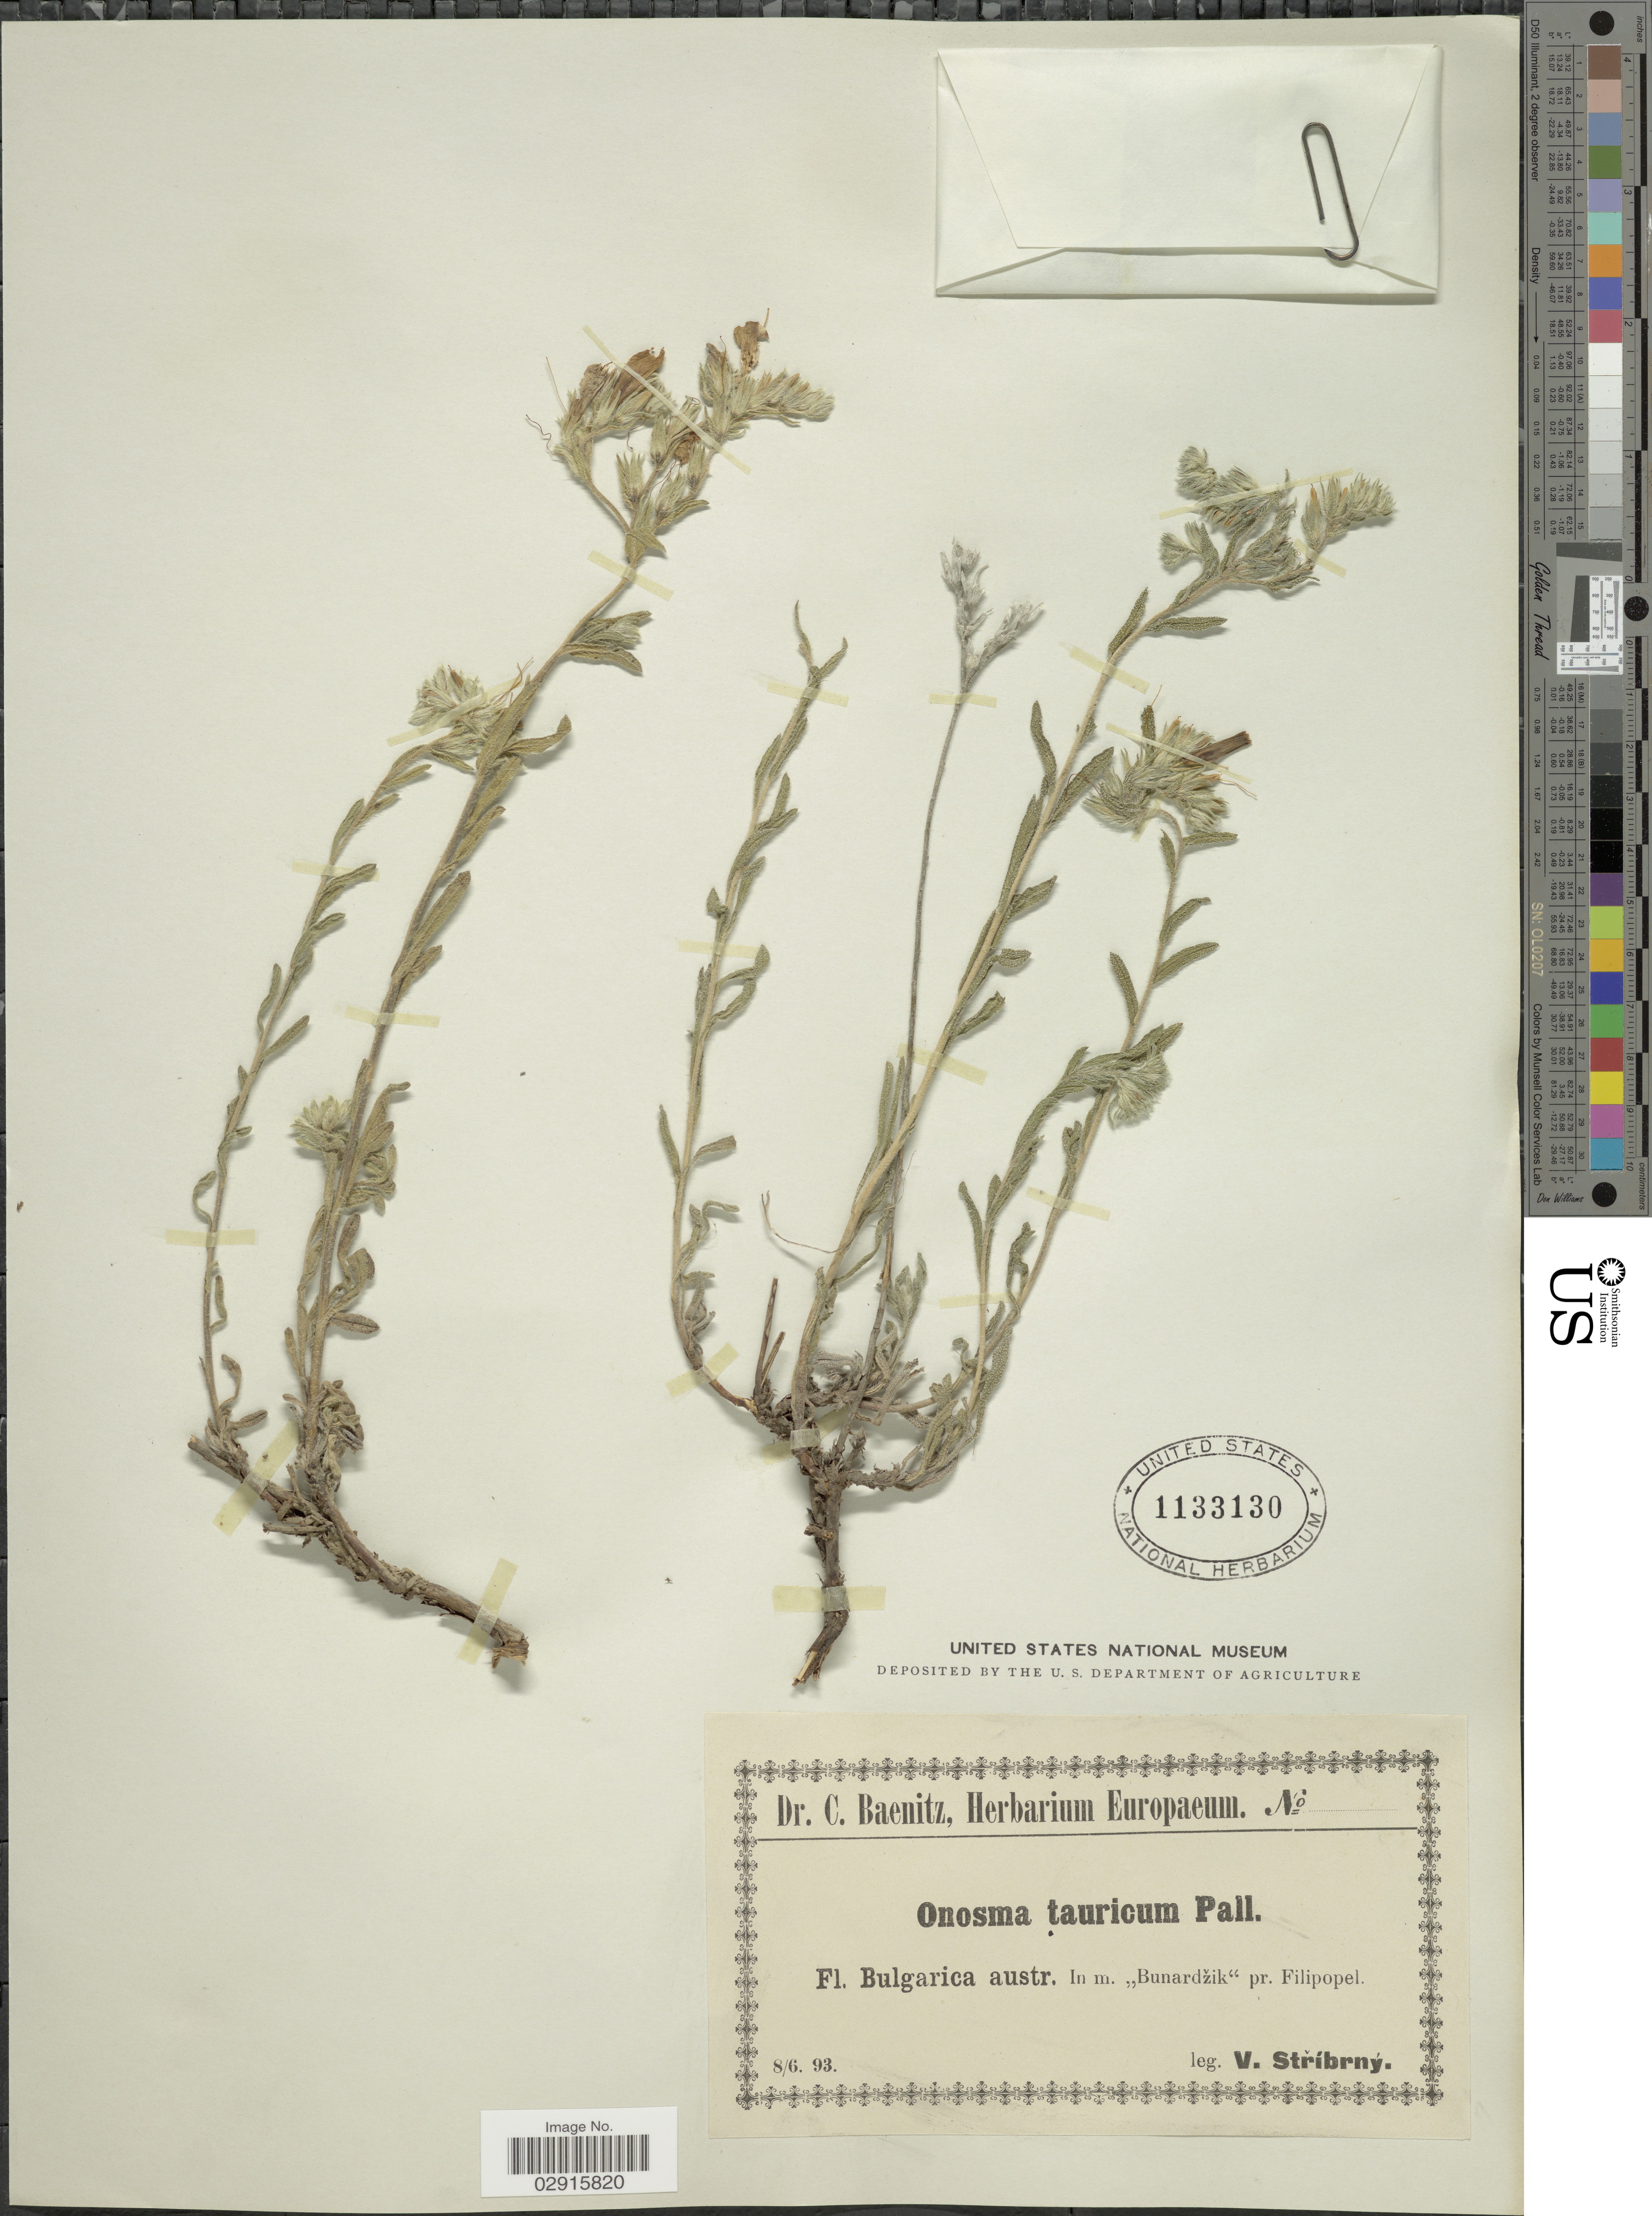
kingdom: Plantae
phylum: Tracheophyta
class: Magnoliopsida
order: Boraginales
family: Boraginaceae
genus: Onosma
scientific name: Onosma taurica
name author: Pall. ex Willd.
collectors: V. Stribrny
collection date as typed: Transcribed d/m/y: 8/6/93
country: Bulgaria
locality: Bulgarica austr. In m. "Bunardzik" pr. Filipopel.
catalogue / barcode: US 1133130